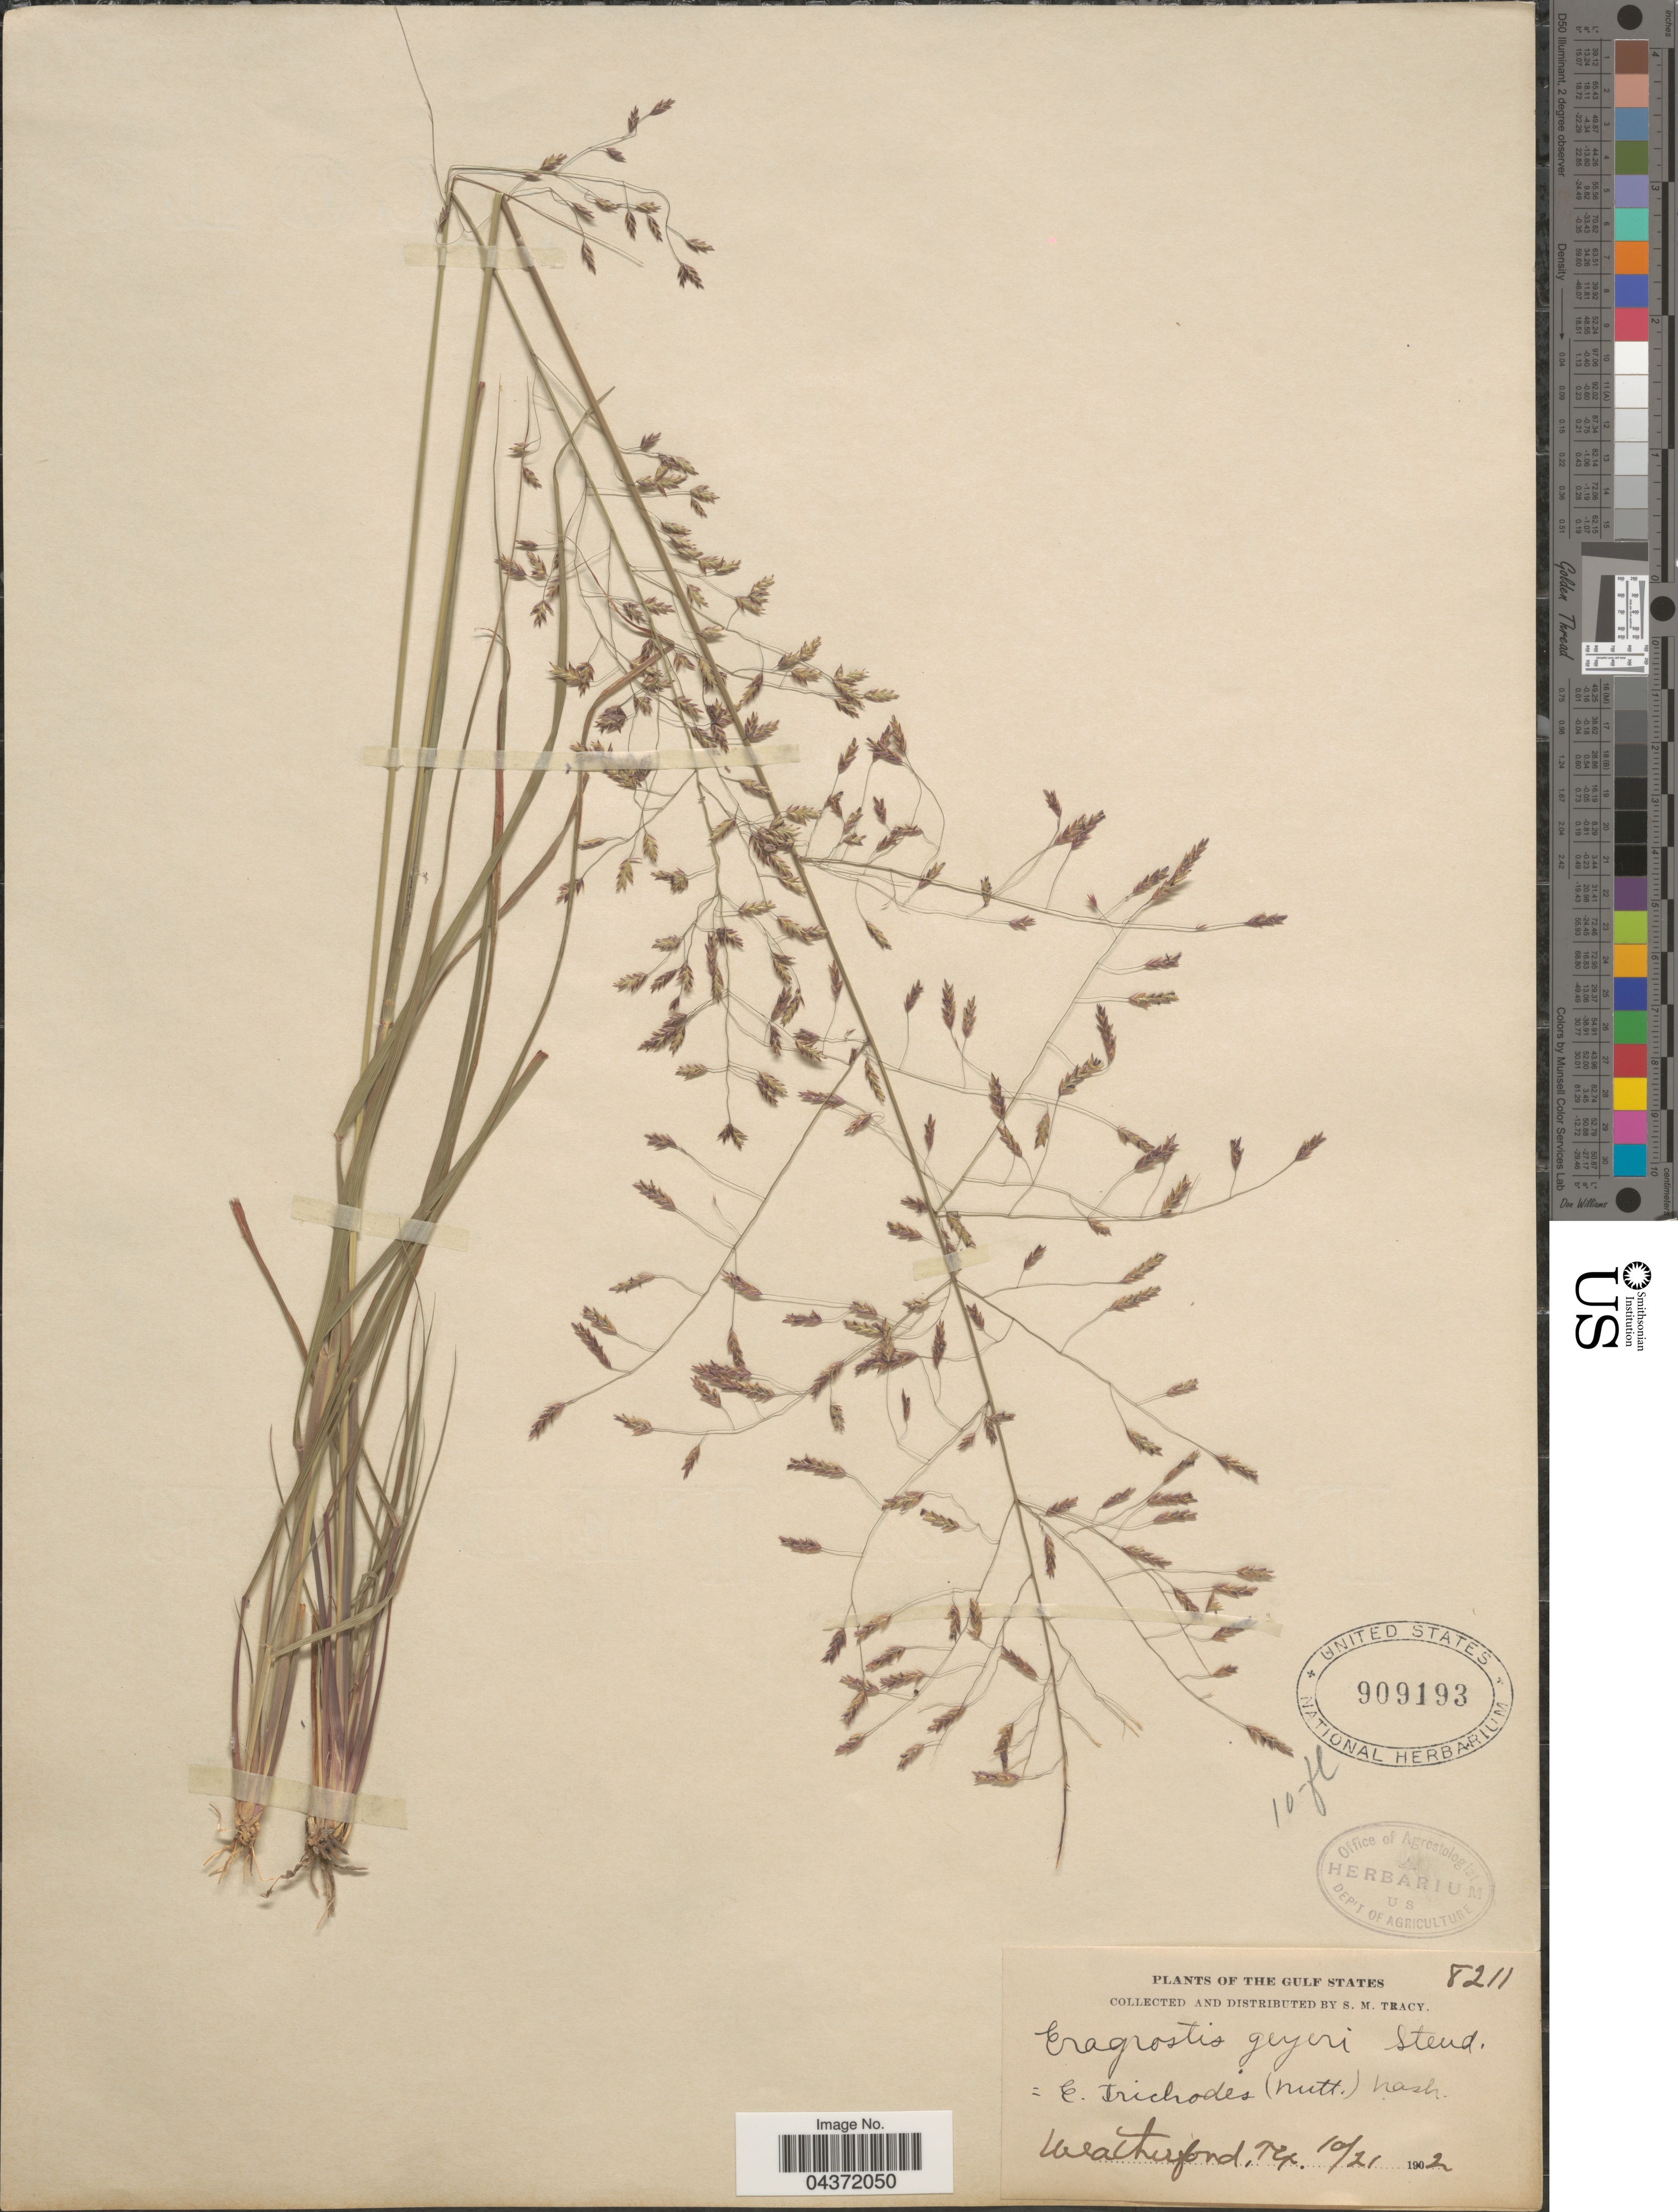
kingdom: Plantae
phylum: Tracheophyta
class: Liliopsida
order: Poales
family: Poaceae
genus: Eragrostis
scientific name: Eragrostis trichodes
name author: (Nutt.) Alph. Wood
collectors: S. M. Tracy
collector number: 8211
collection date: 1902-10-21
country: United States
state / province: Texas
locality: The Gulf States. Weatherford.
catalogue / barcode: US 909193